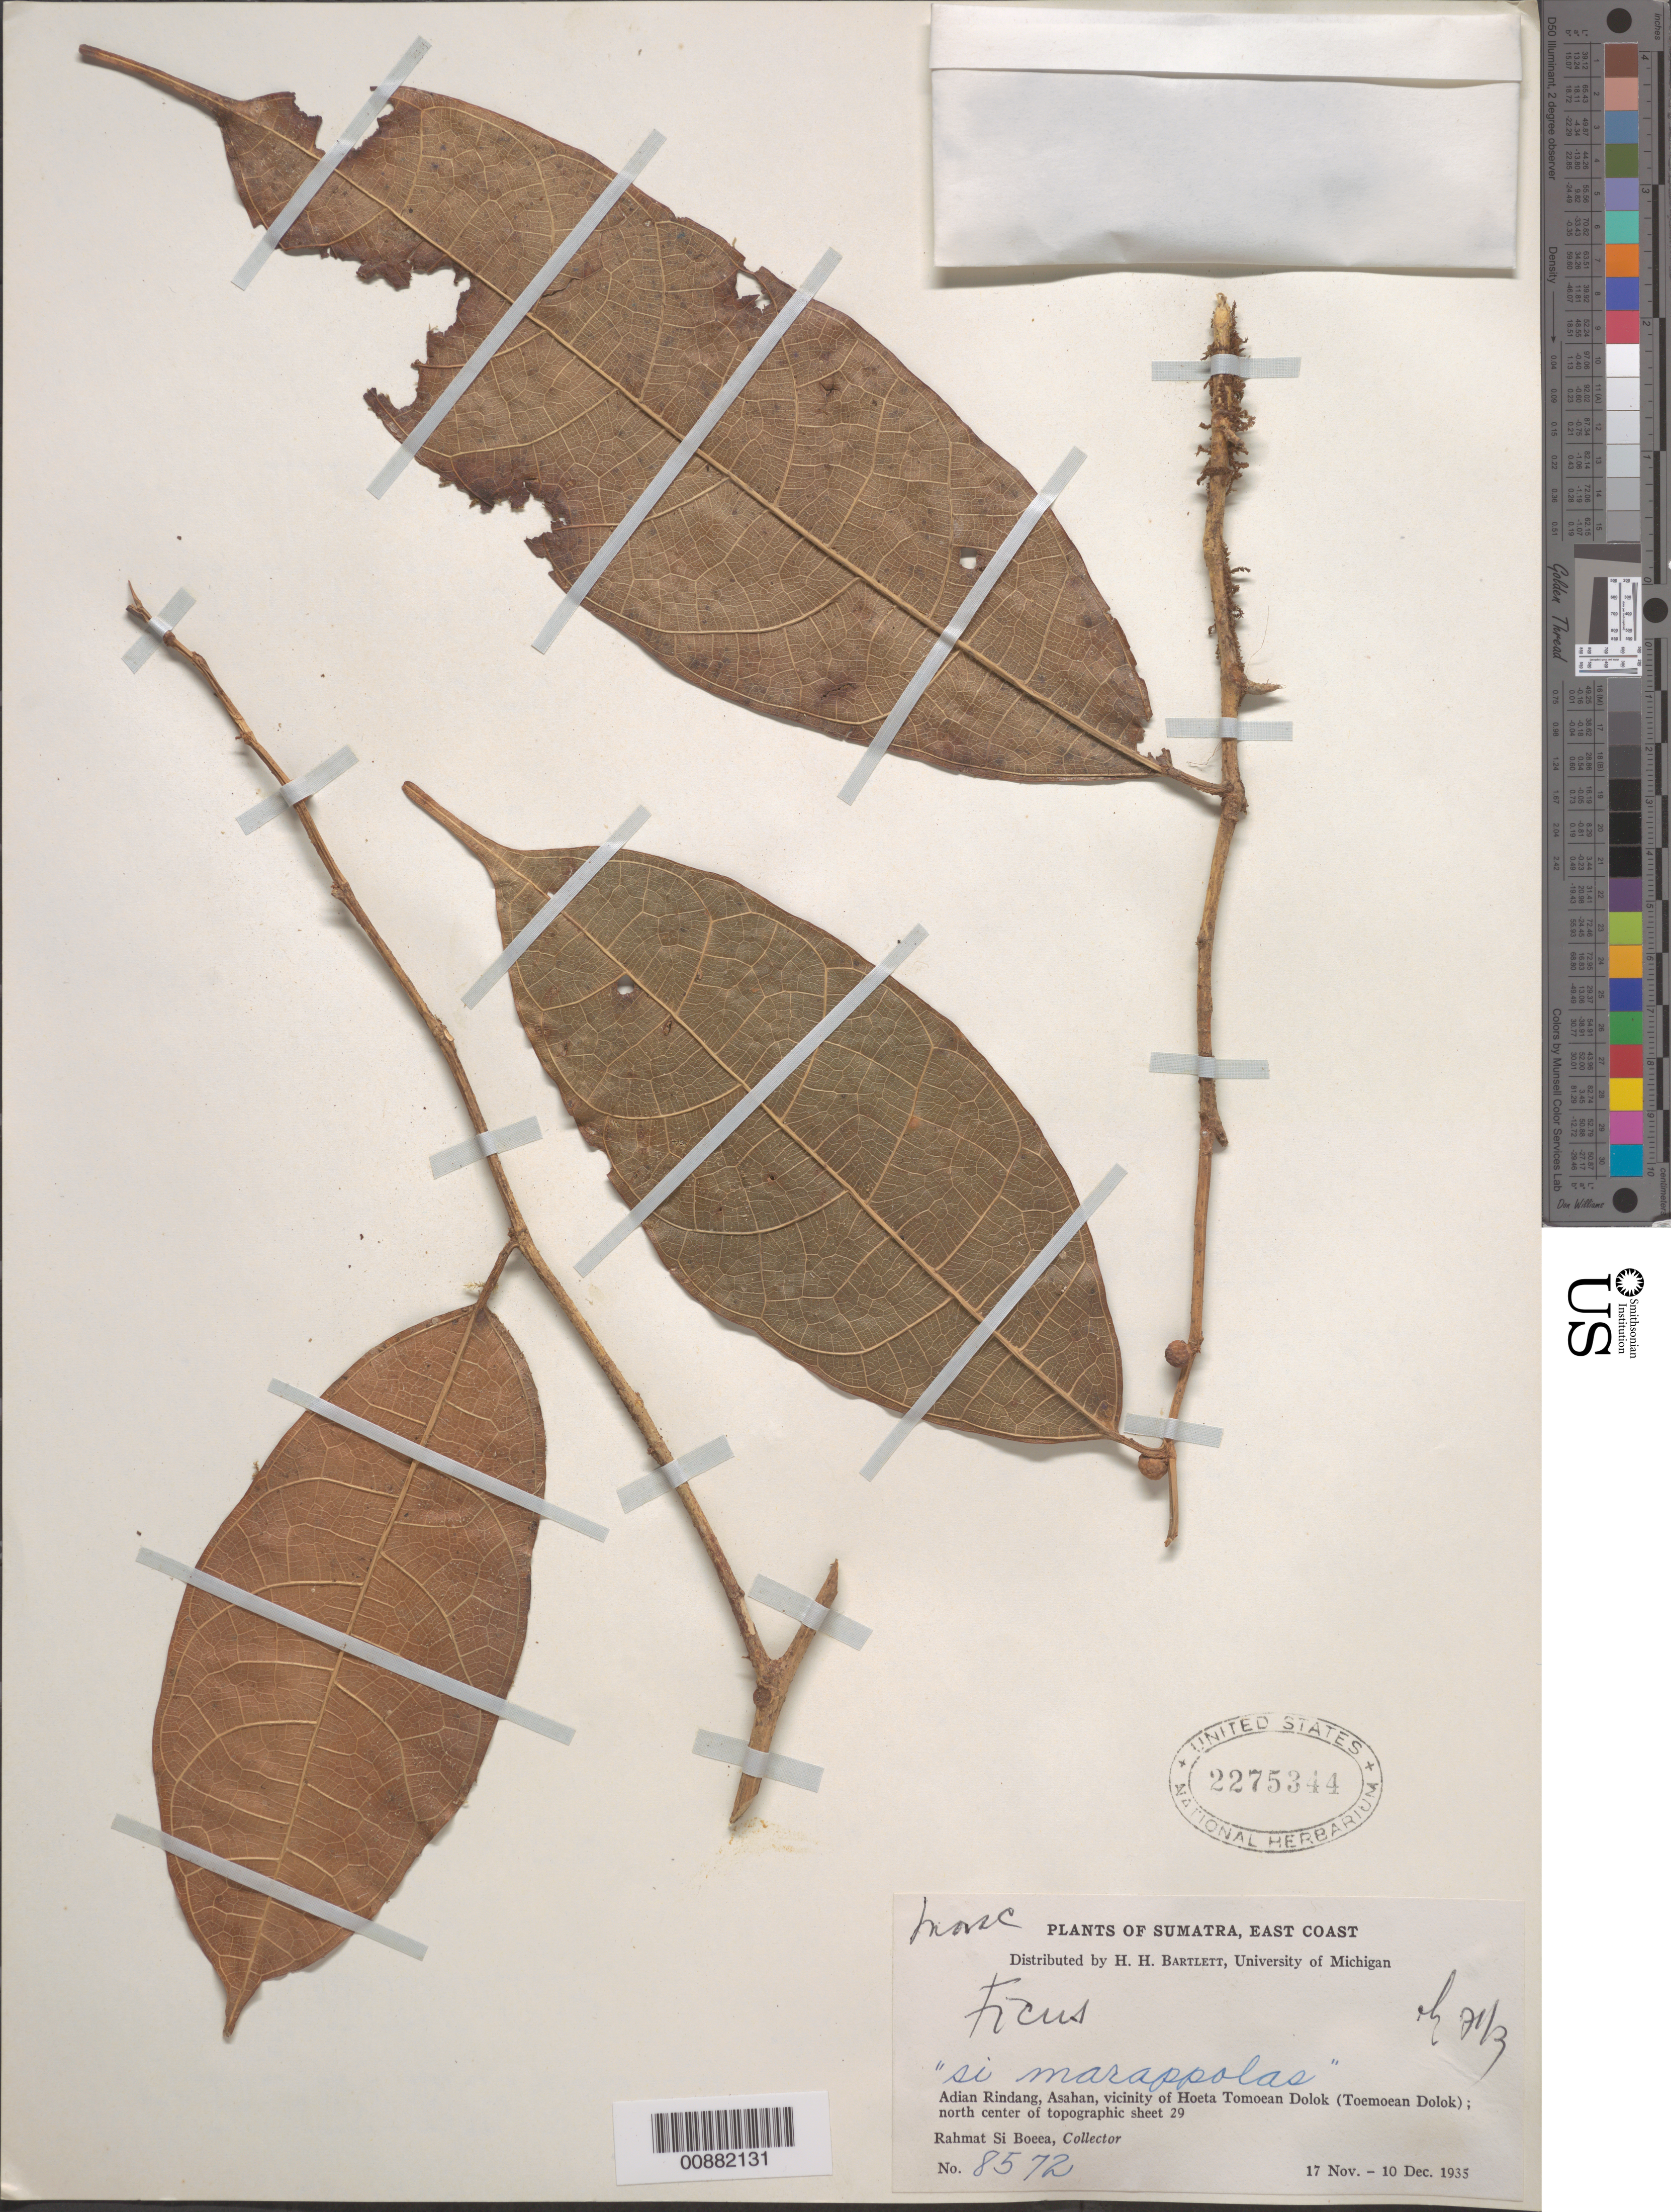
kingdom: Plantae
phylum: Tracheophyta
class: Magnoliopsida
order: Rosales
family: Moraceae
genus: Ficus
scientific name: Ficus sp.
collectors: Rahmat Si Boeea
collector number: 8572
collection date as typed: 17 Nov 1935 to 10 Dec 1935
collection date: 1935-11-17/1935-12-10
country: Indonesia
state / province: Sumatra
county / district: Aceh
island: Sumatra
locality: Adian Rindang, Asahan, vicinity of Hoeta tomoean Dolok (Tomoean Dolok), north center of topographic sheet 29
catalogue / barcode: US 2275344